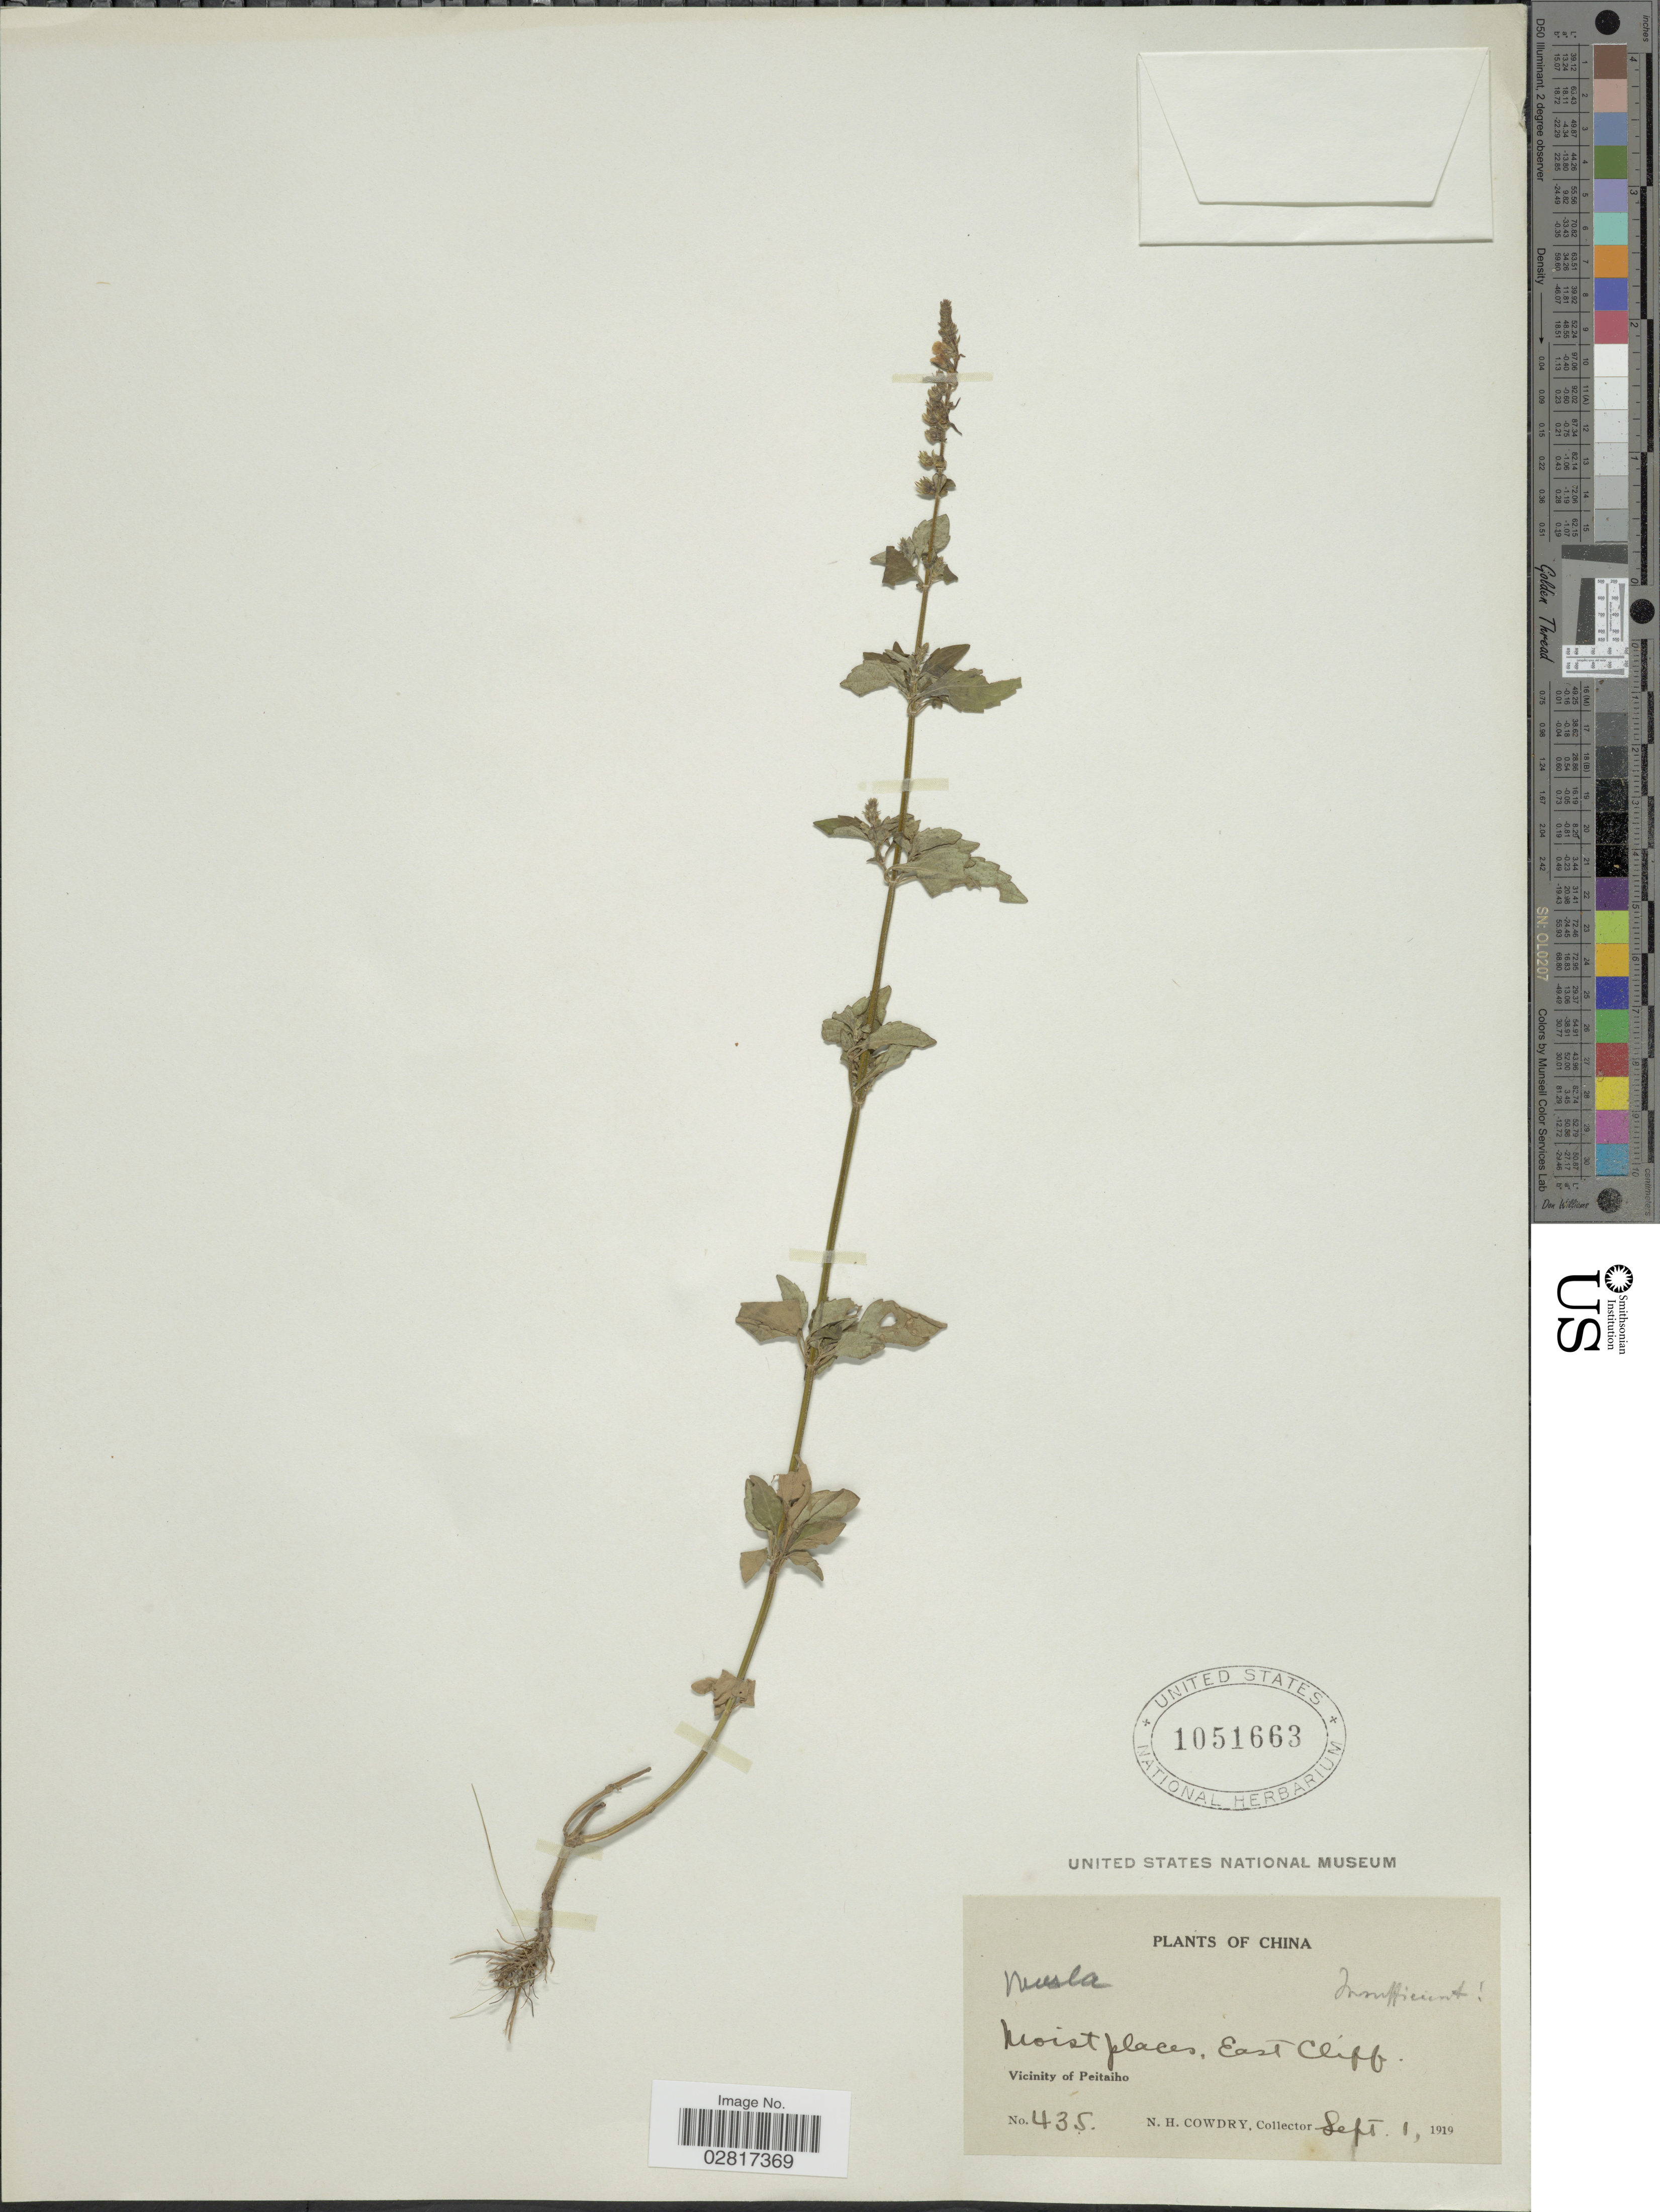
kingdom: Plantae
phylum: Tracheophyta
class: Magnoliopsida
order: Lamiales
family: Lamiaceae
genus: Mosla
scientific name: Mosla sp.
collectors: N. H. Cowdry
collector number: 435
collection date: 1919-09-01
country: China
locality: East Cliff. Vicinity of Peitaiho.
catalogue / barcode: US 1051663